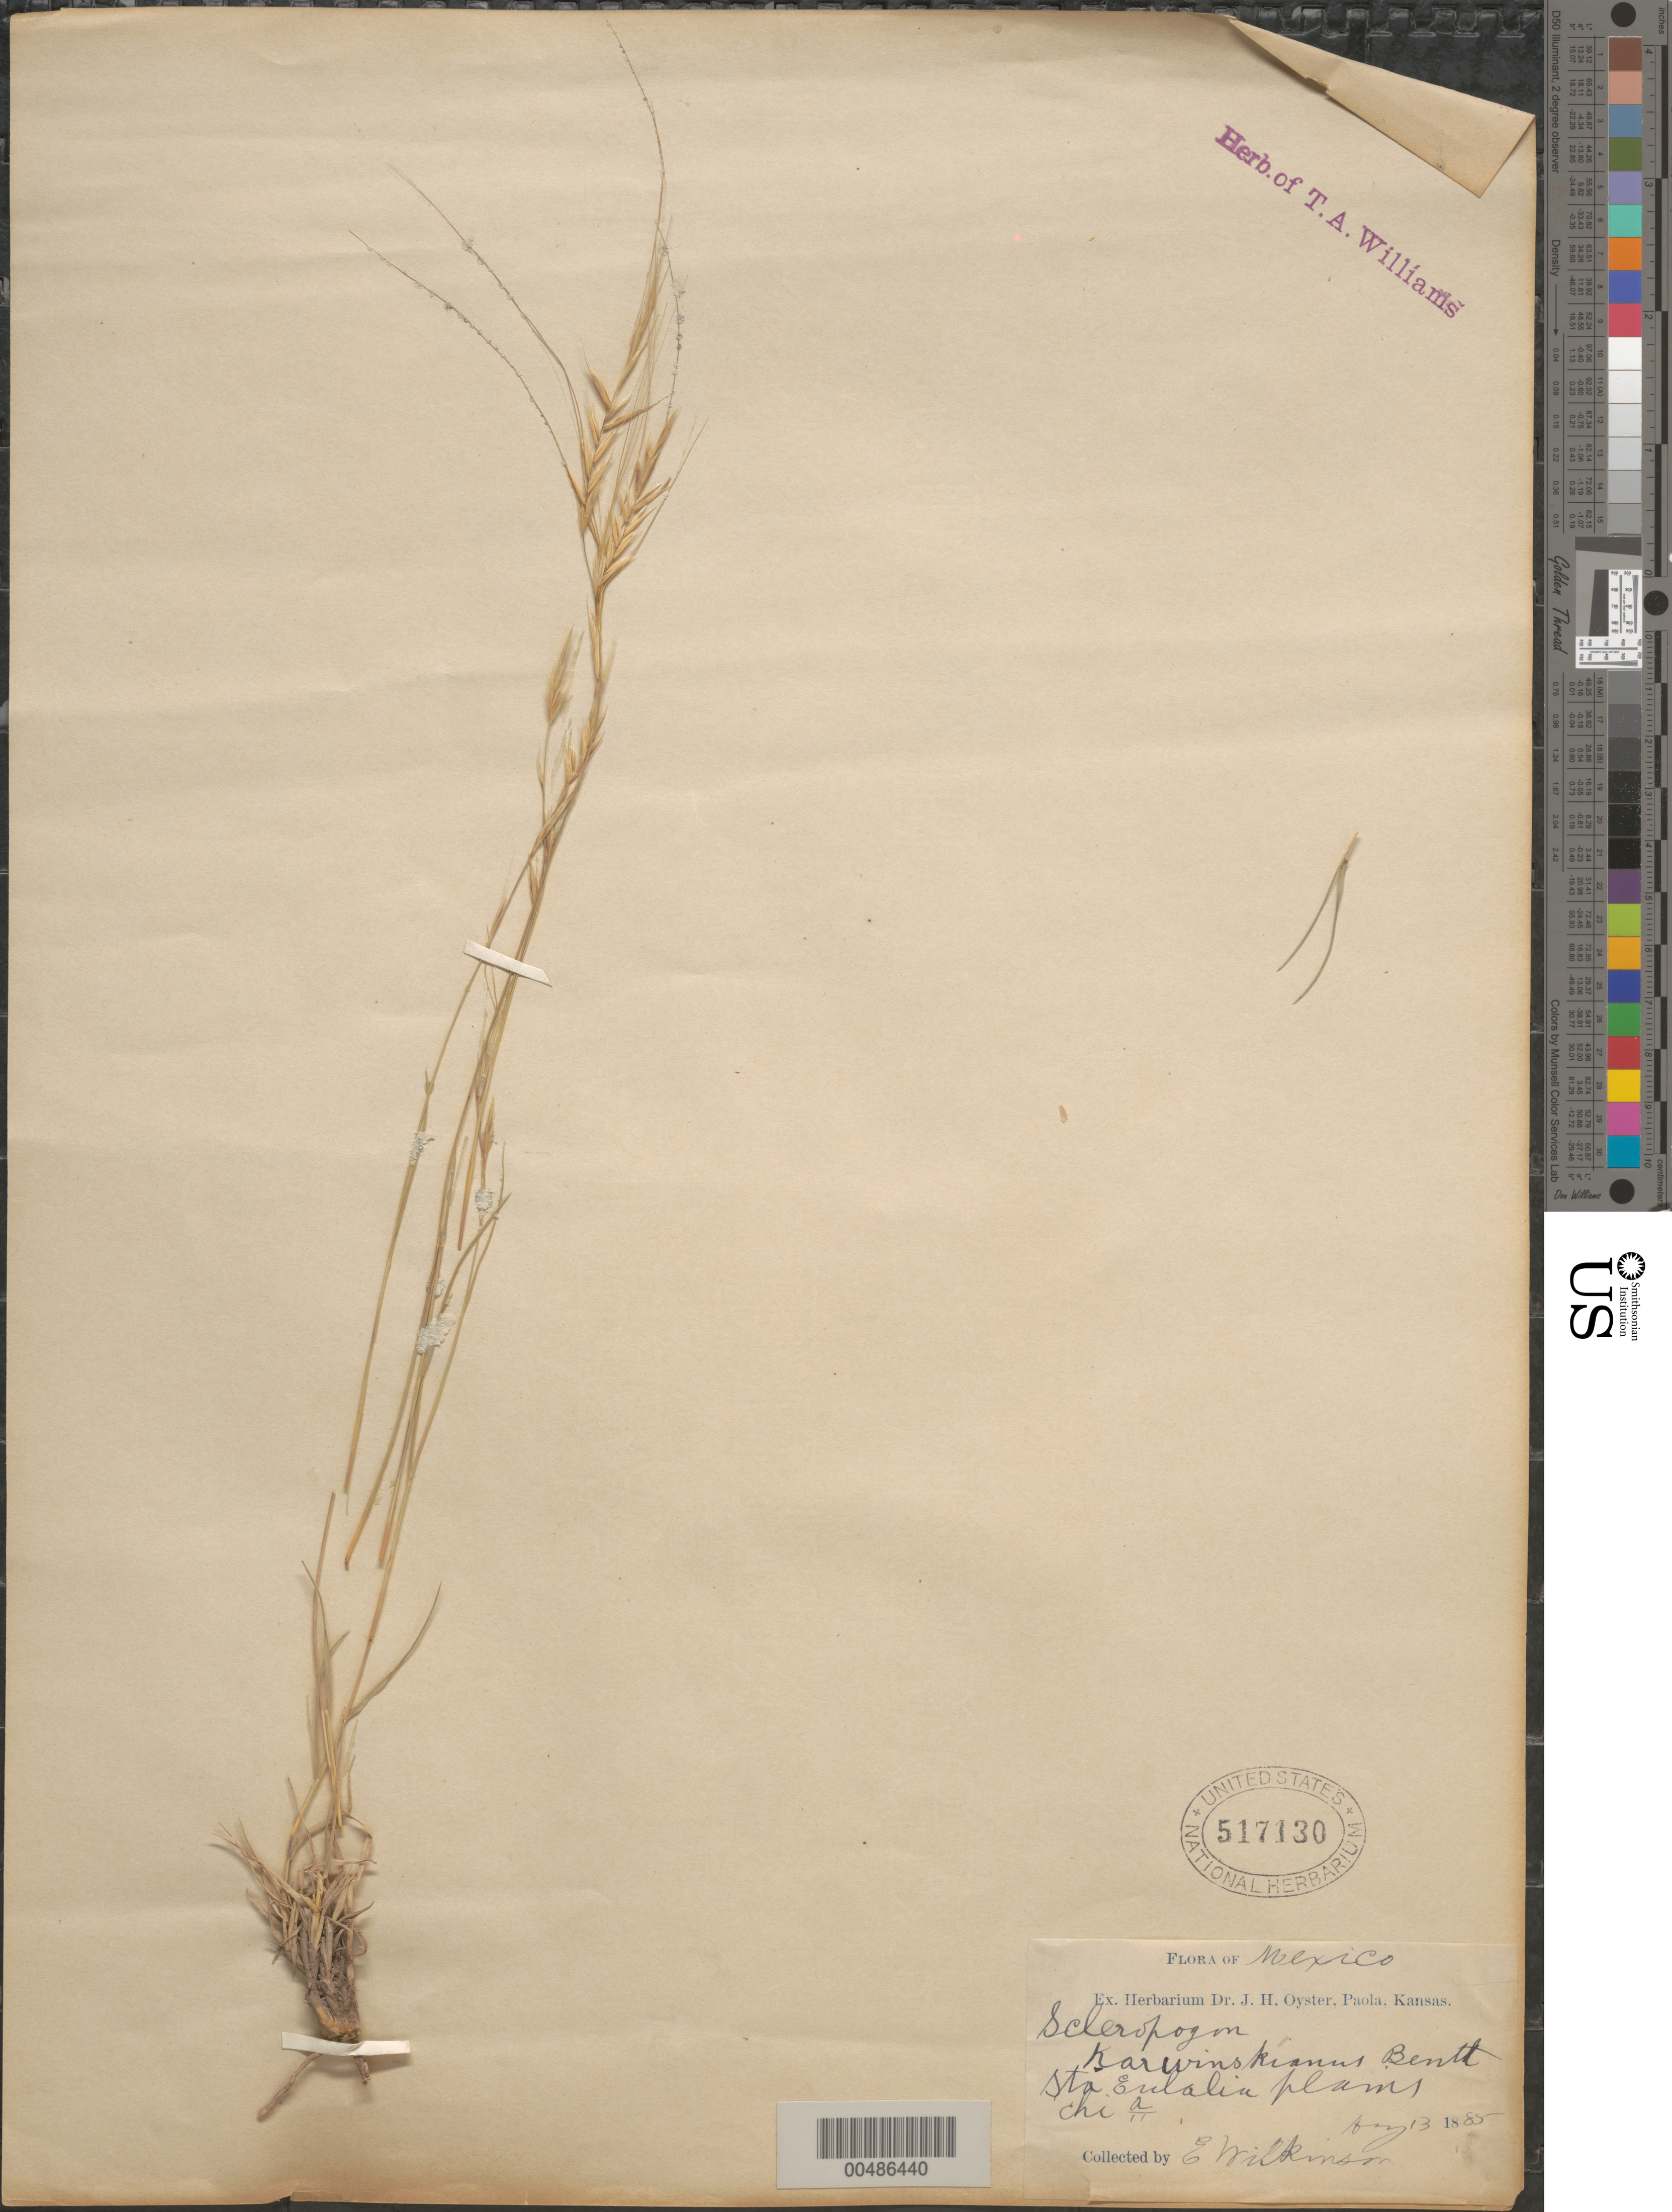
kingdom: Plantae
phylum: Tracheophyta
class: Liliopsida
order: Poales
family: Poaceae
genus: Scleropogon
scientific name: Scleropogon brevifolius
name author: Phil.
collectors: E. Wilkinson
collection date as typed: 13 Aug 1885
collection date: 1885-08-13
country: Mexico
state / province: Chiapas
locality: Sta. Eulalia plains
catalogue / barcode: US 517130